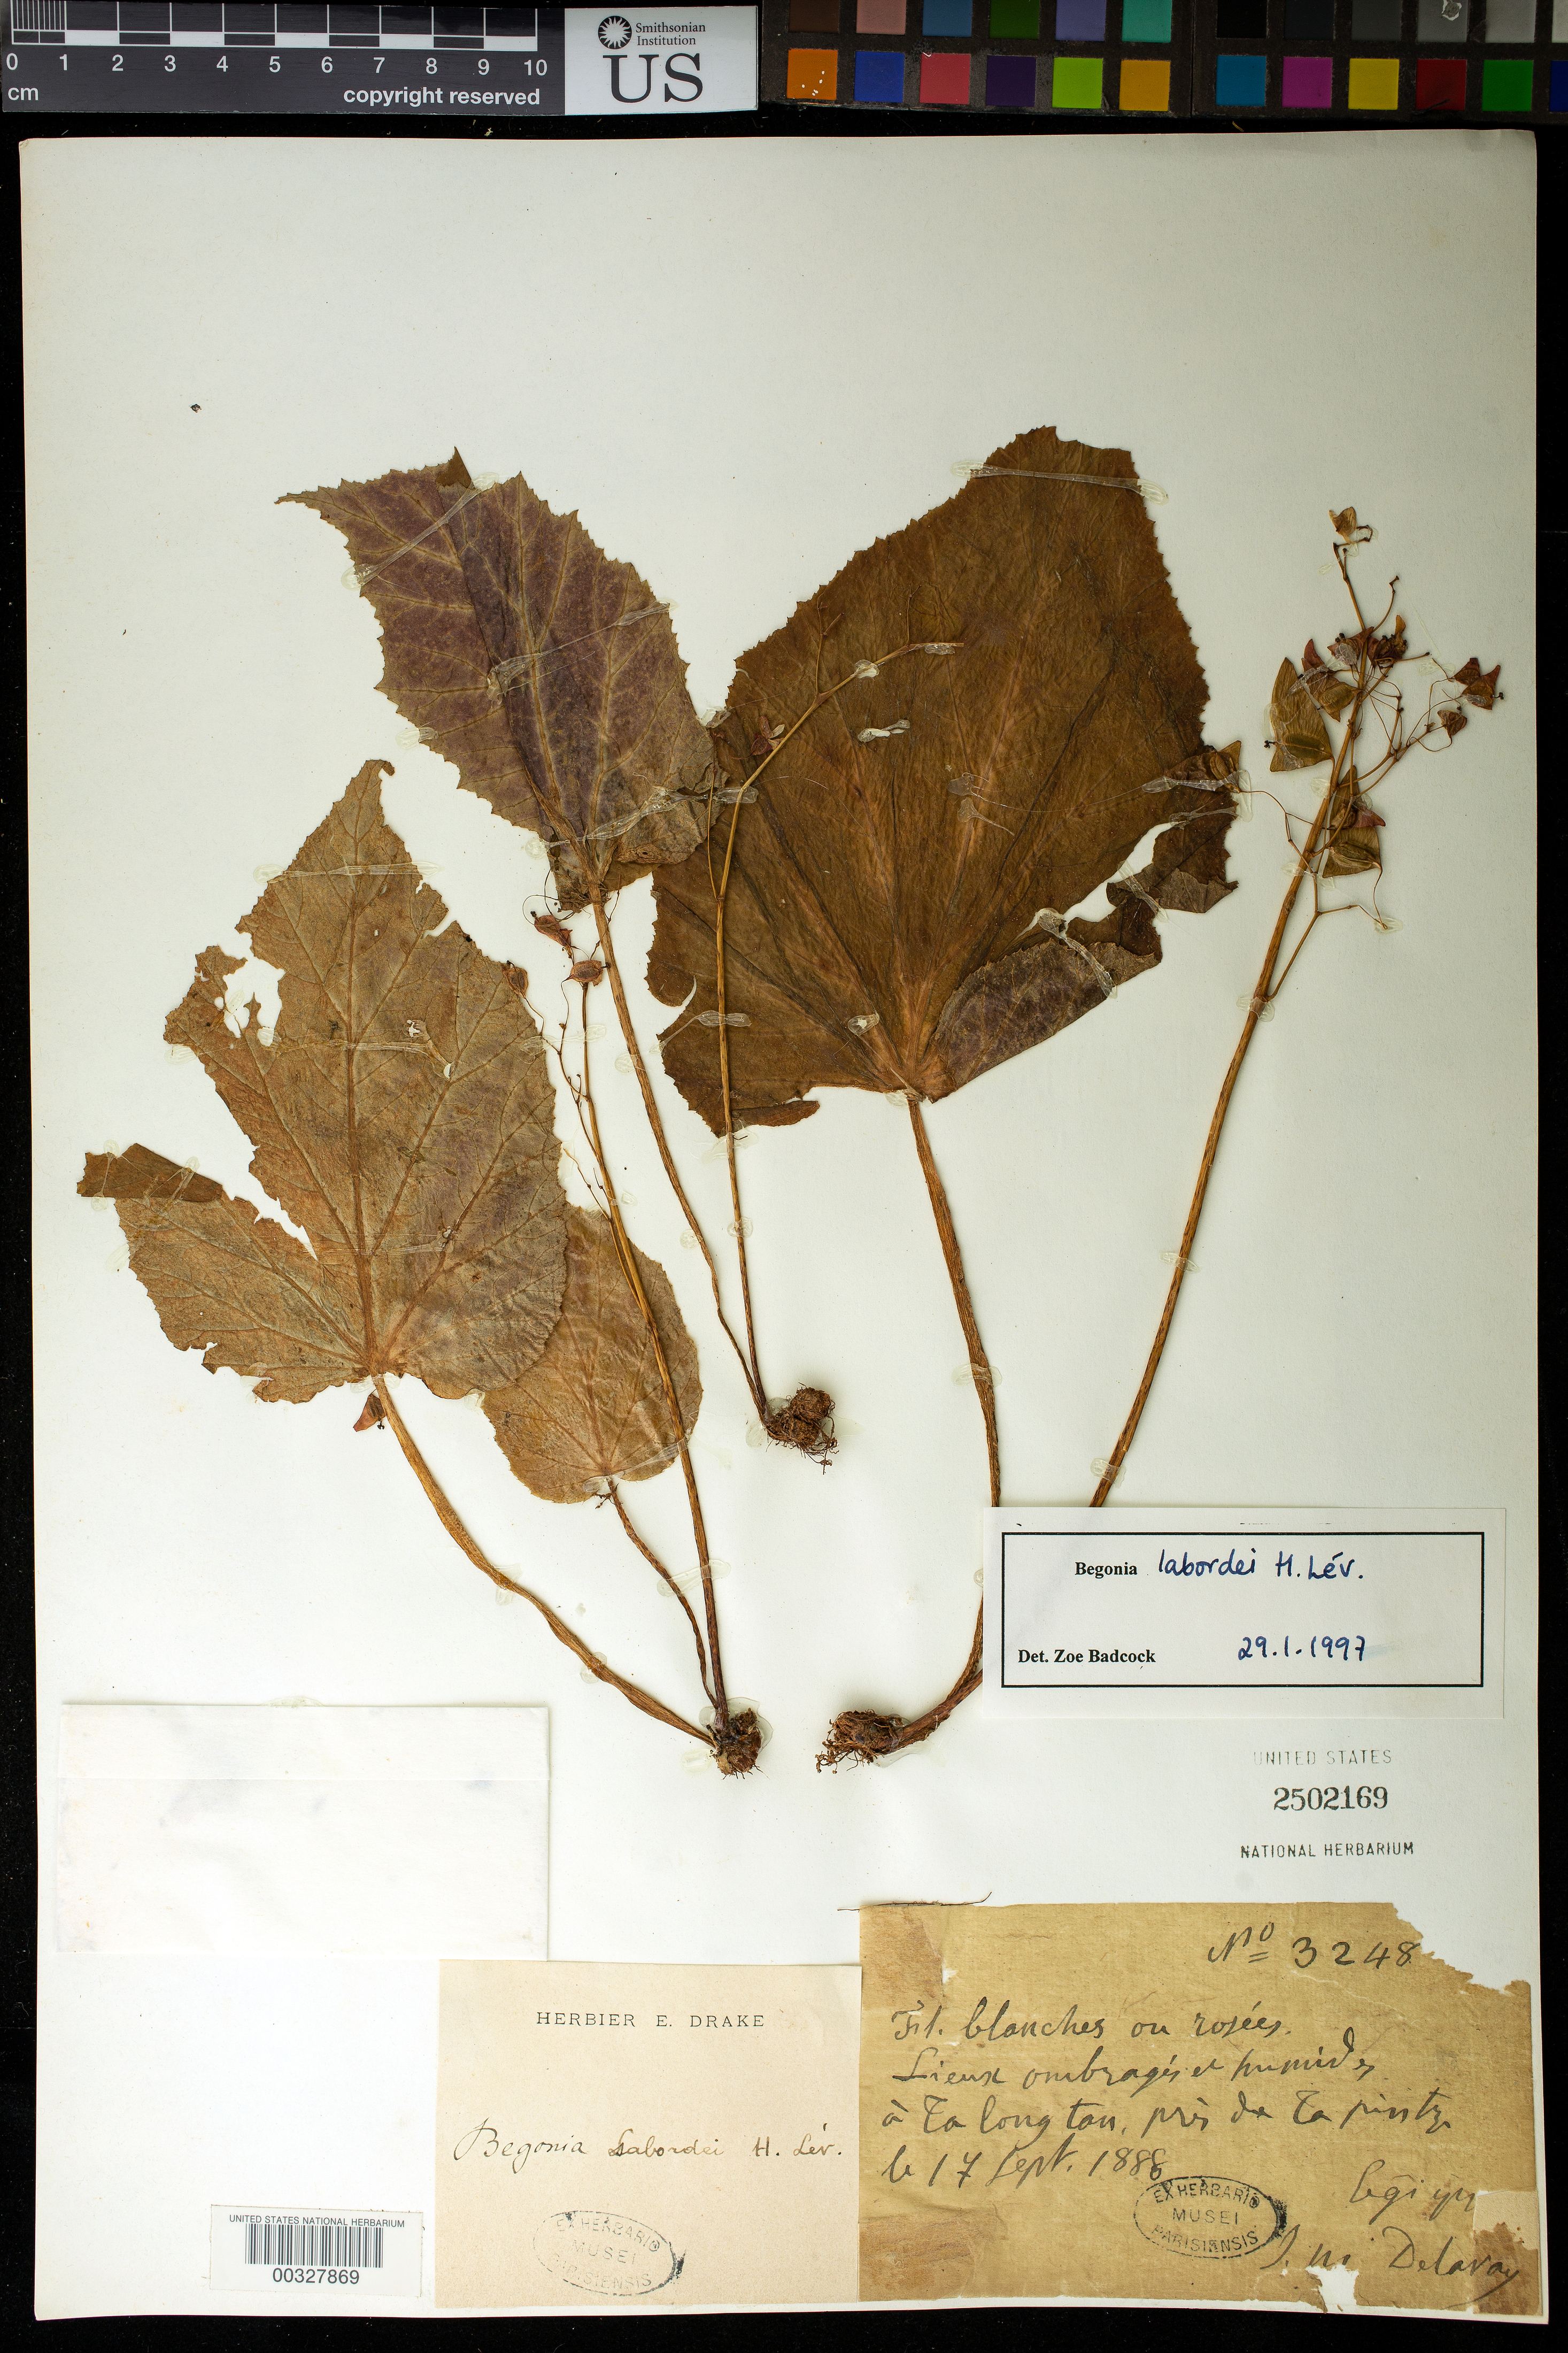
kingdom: Plantae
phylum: Tracheophyta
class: Magnoliopsida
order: Cucurbitales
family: Begoniaceae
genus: Begonia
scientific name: Begonia labordei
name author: H. Lév.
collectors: J. Delavay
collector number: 3248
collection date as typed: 17 Sep 1888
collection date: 1888-09-17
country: China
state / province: Yunnan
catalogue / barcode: US 2502169